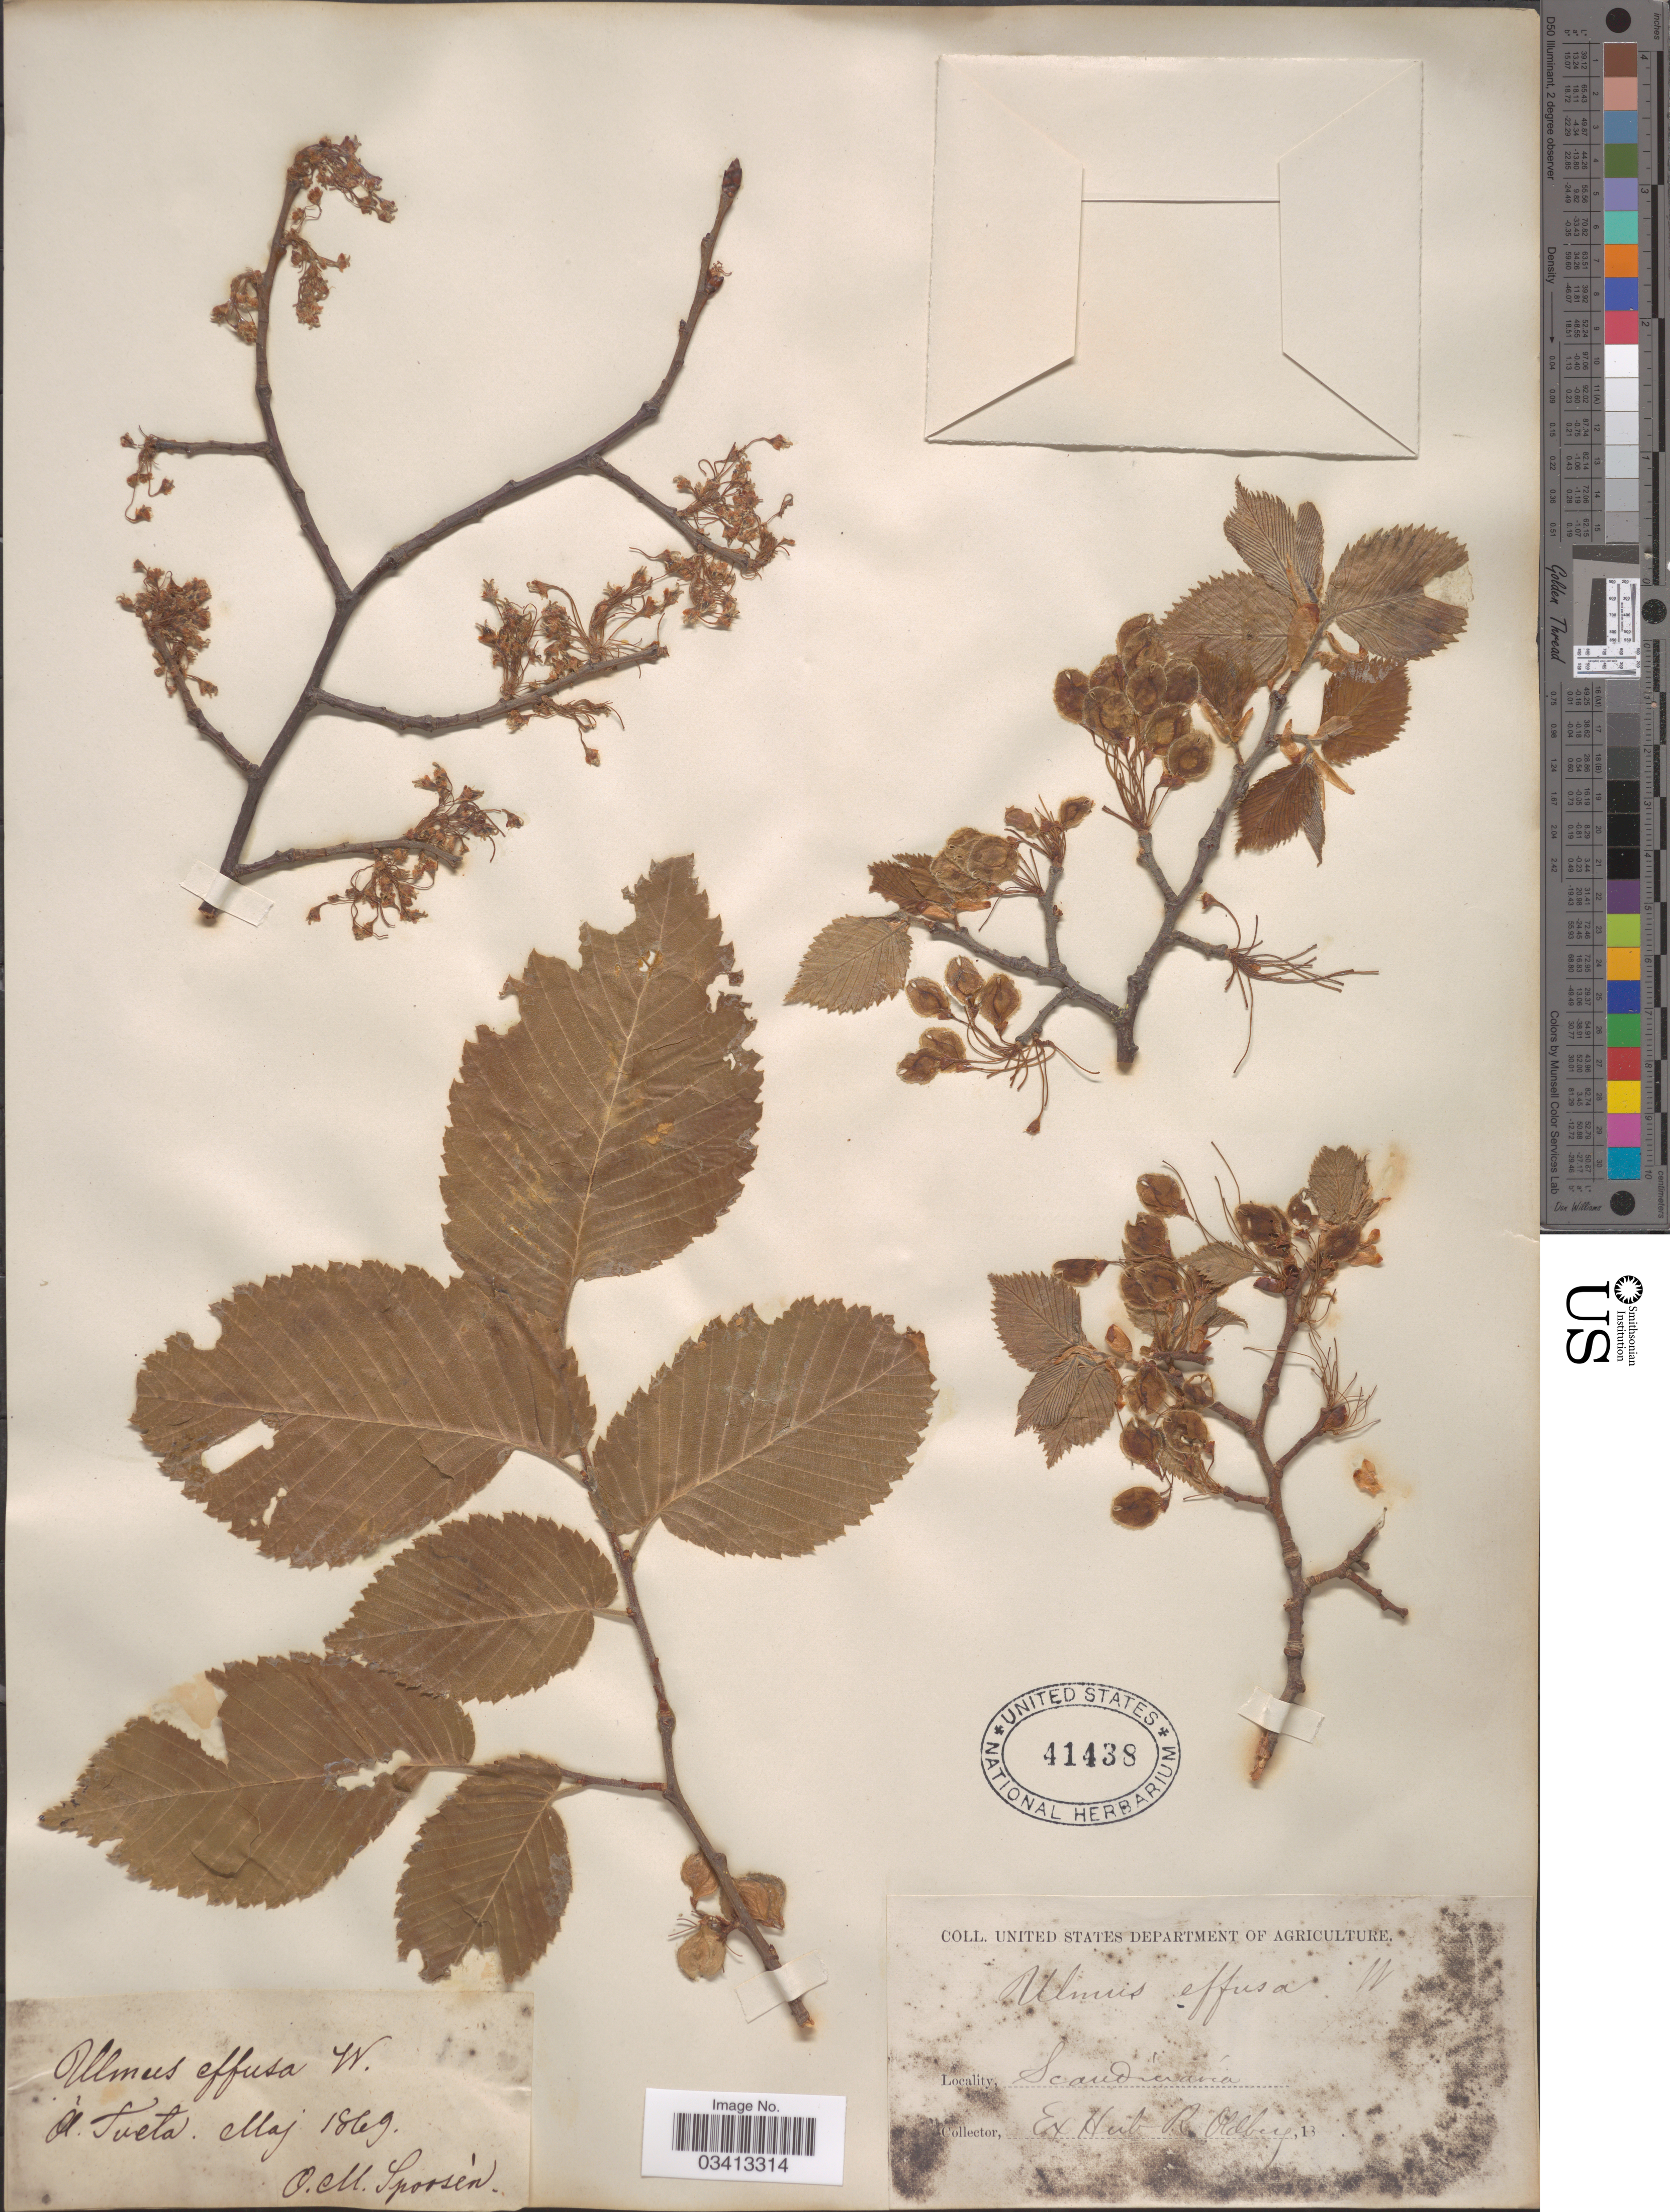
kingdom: Plantae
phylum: Tracheophyta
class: Magnoliopsida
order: Rosales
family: Ulmaceae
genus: Ulmus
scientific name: Ulmus laevis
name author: Pall.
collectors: O. Sporsén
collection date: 1869-05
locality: À Tweta. Scandínavía.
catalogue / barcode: US 41438